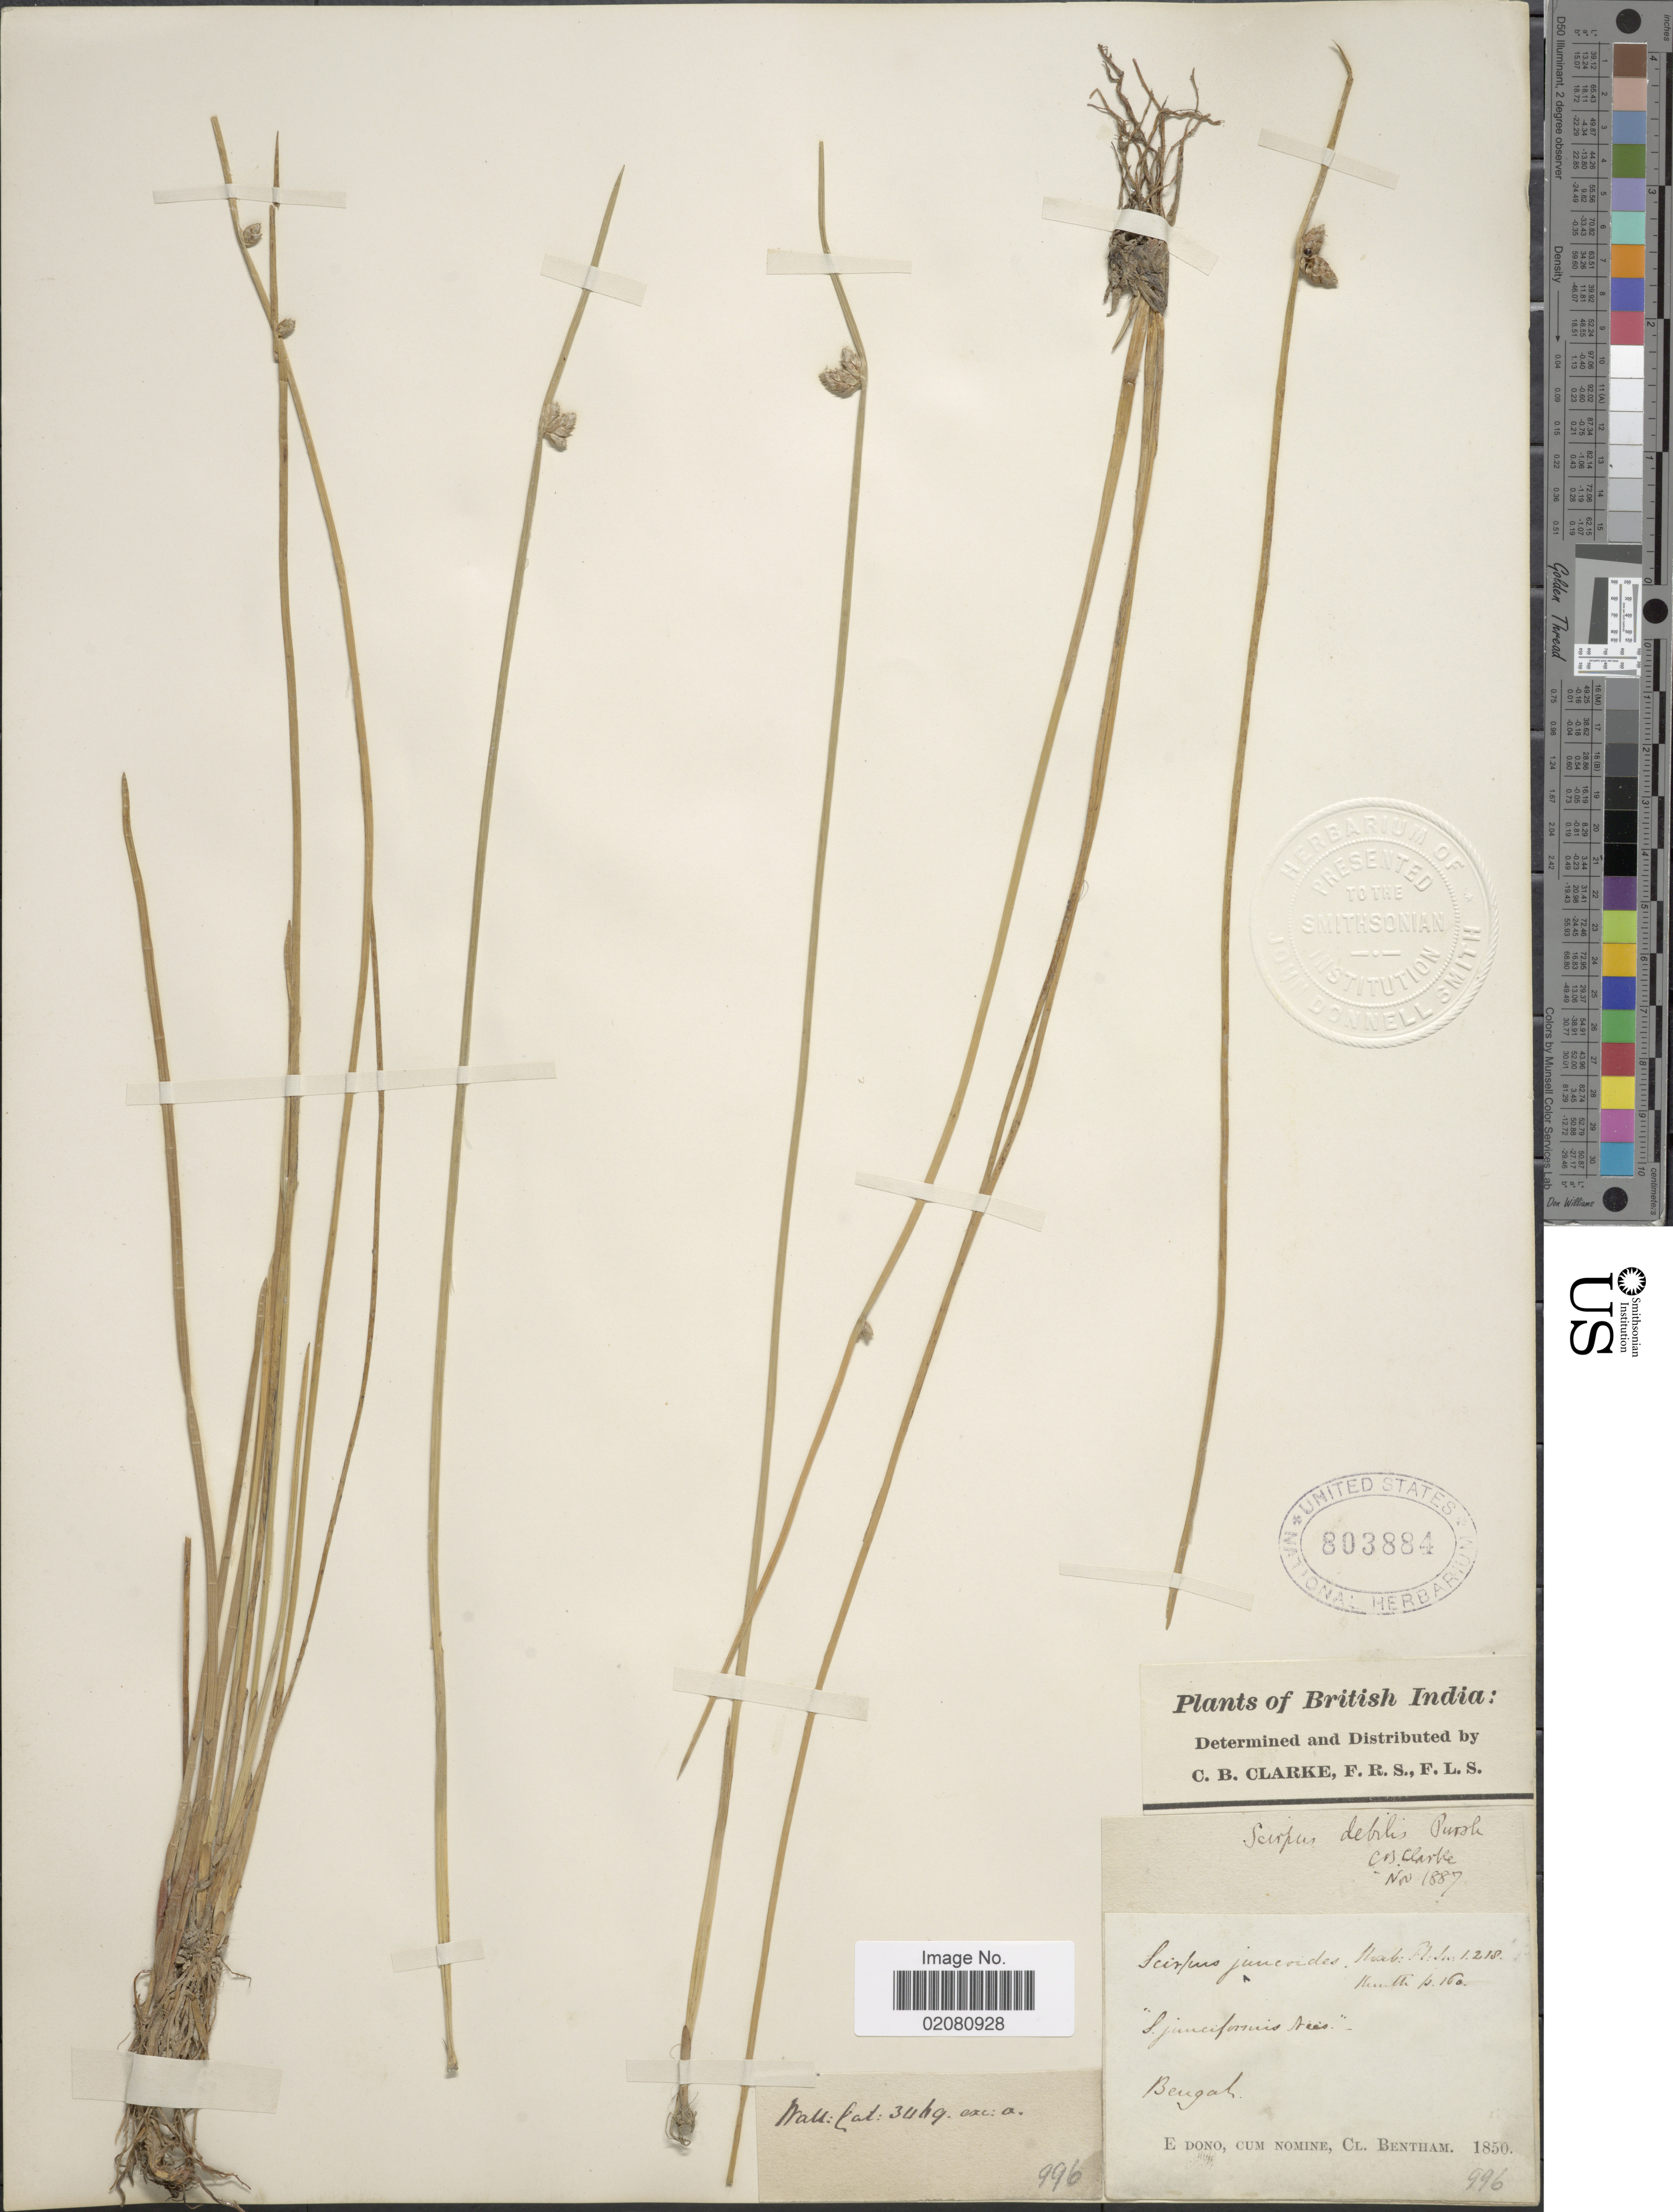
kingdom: Plantae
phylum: Tracheophyta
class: Liliopsida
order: Poales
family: Cyperaceae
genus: Schoenoplectus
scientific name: Schoenoplectus juncoides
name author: (Roxb.) Palla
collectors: C. B. Clarke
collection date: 1850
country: India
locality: British India. Bengal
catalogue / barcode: US 803884